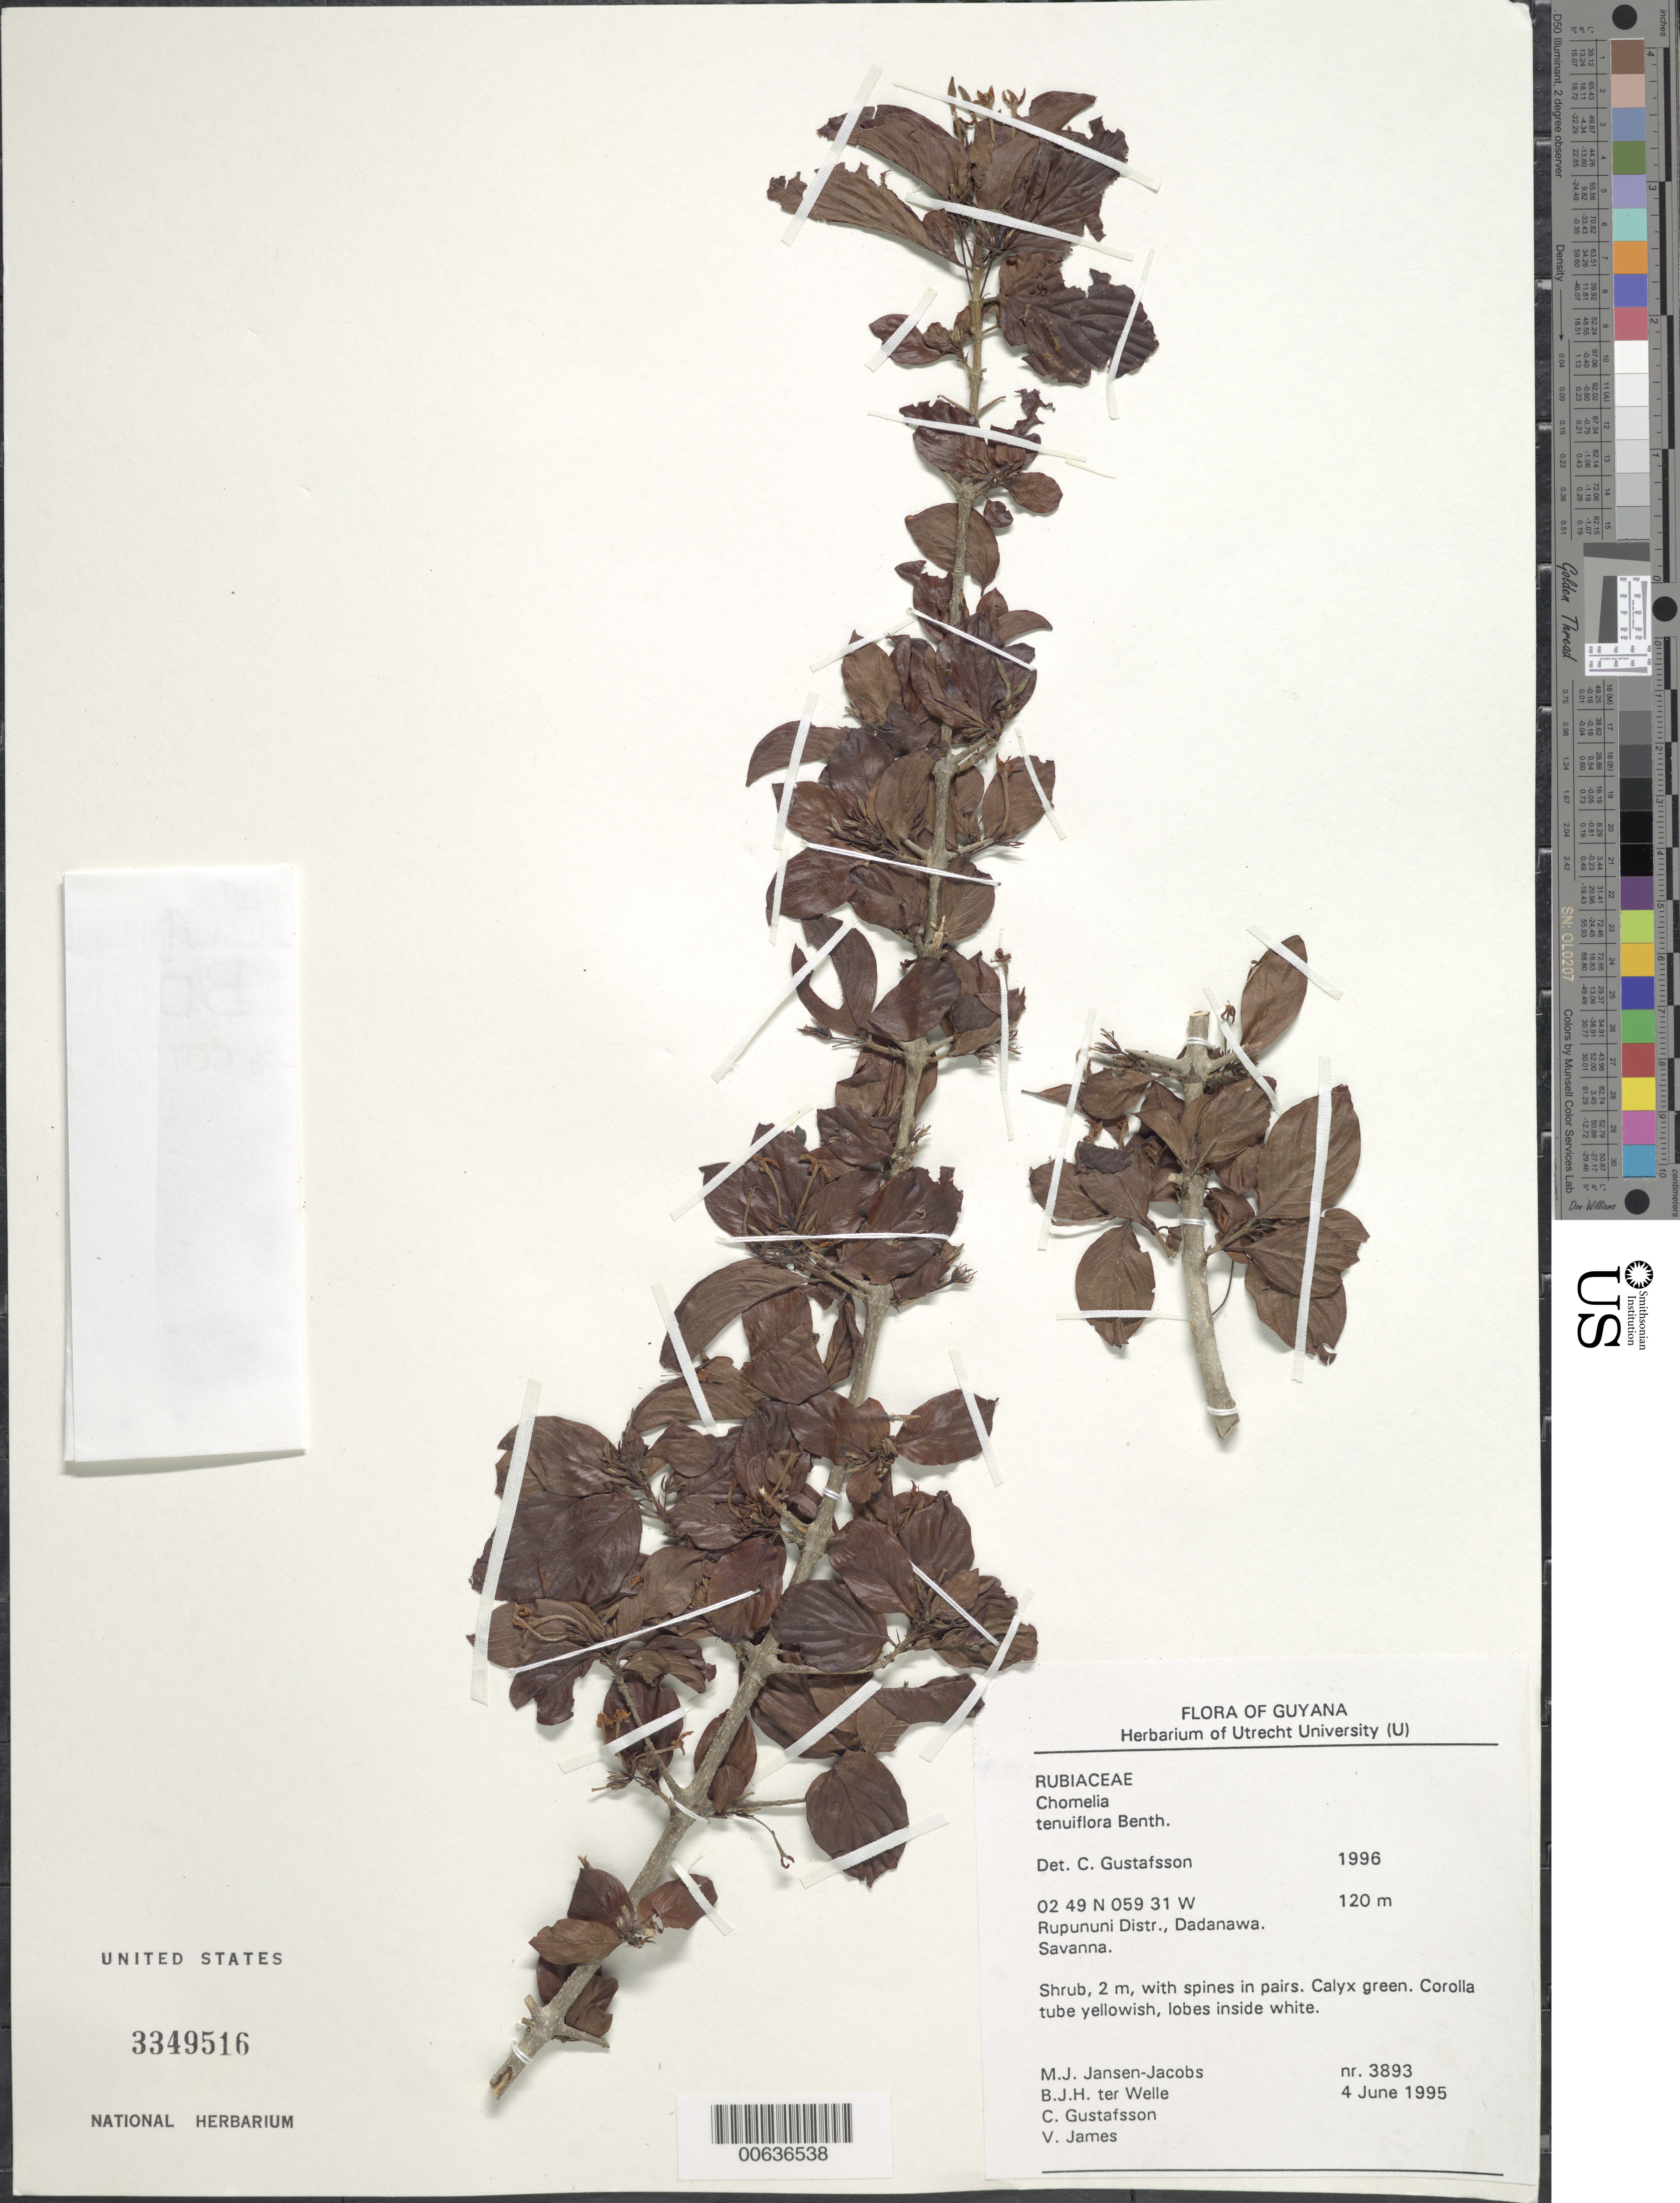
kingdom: Plantae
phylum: Tracheophyta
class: Magnoliopsida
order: Gentianales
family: Rubiaceae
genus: Chomelia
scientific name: Chomelia tenuiflora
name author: Benth.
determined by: Gustafsson, C. G. R.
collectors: M. J. Jansen-Jacobs, B. Welle, C. G. Gustafsson & V. James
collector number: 3893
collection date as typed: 4-Jun-95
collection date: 1995-06-04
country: Guyana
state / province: U. Takutu-U. Essequibo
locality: Dadanawa, Rupununi River, Rupununi District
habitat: Savanna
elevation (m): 120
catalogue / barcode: US 3349516